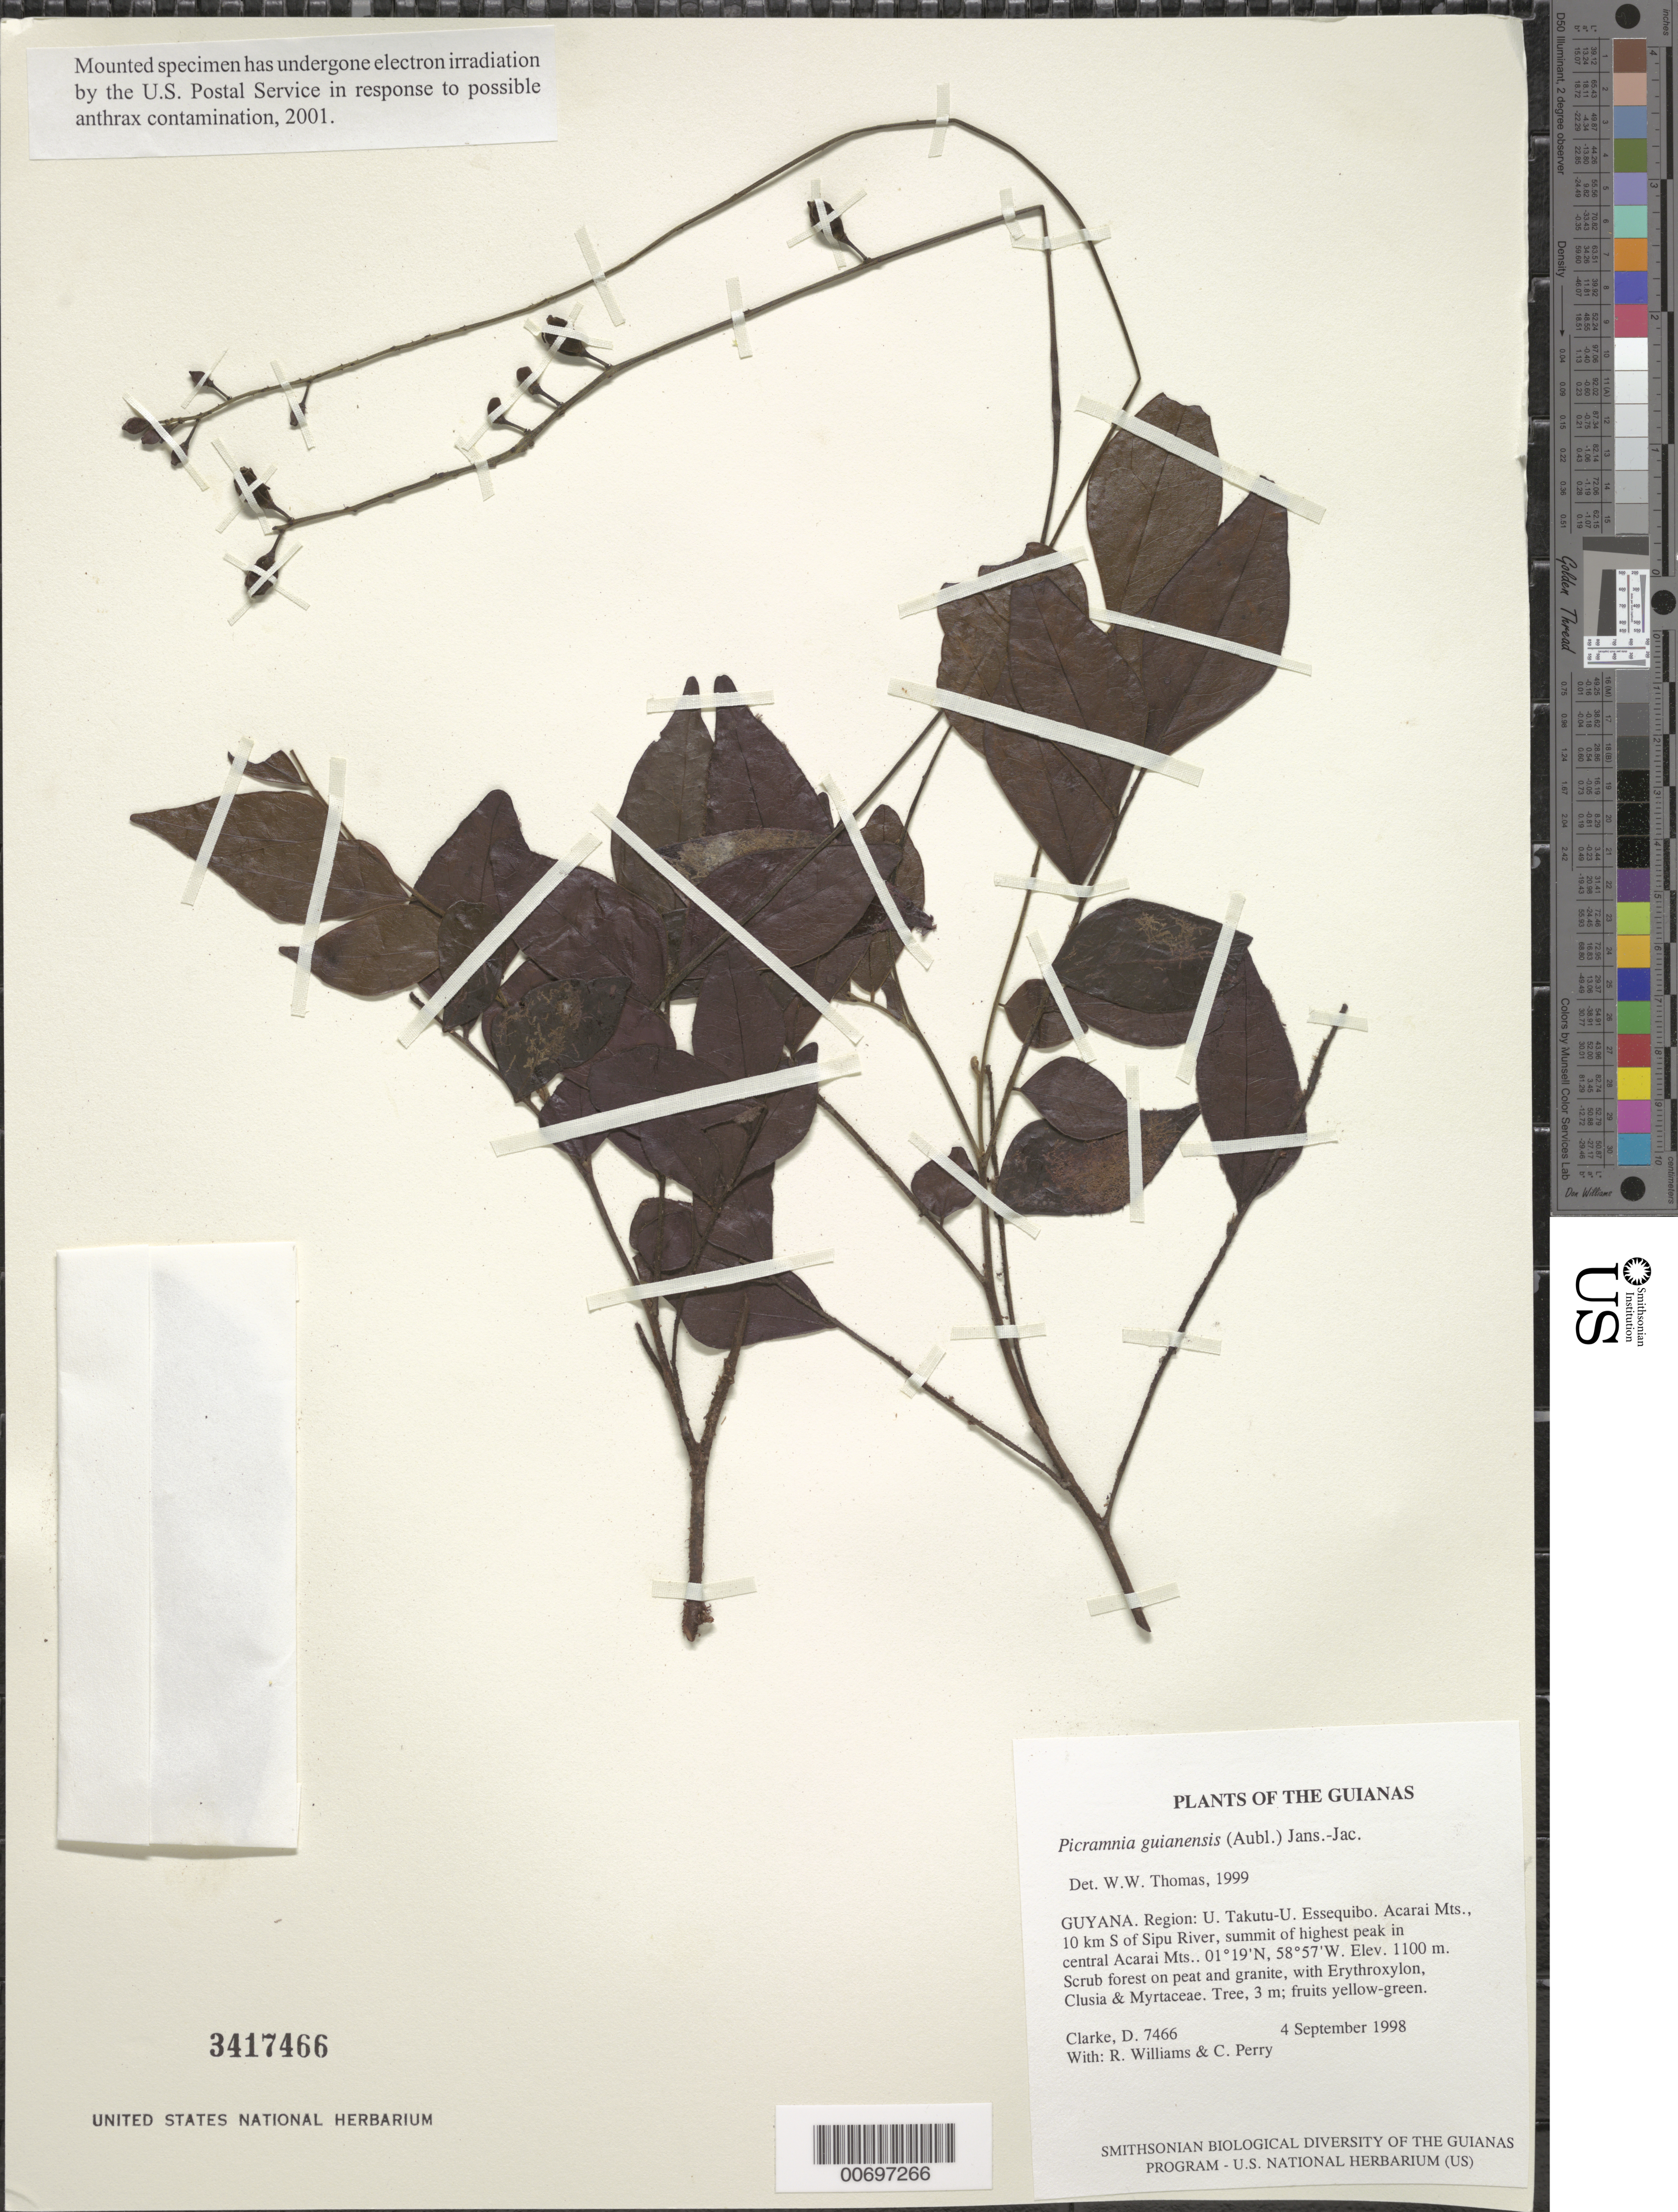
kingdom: Plantae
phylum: Tracheophyta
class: Magnoliopsida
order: Picramniales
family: Picramniaceae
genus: Picramnia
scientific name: Picramnia guianensis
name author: (Aubl.) Jans.-Jac.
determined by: Thomas, W. W., (NY), New York Botanical Garden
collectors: H. D. Clarke, R. Williams & C. Perry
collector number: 7466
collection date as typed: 4 September 1998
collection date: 1998-09-04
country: Guyana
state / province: U. Takutu-U. Essequibo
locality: Acarai Mts., 10 km S of Sipu River, summit of highest peak in central Acarai Mts.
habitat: Scrub forest on peat and granite, with Erythroxylum, Clusia & Myrtaceae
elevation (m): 1100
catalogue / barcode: US 3417466